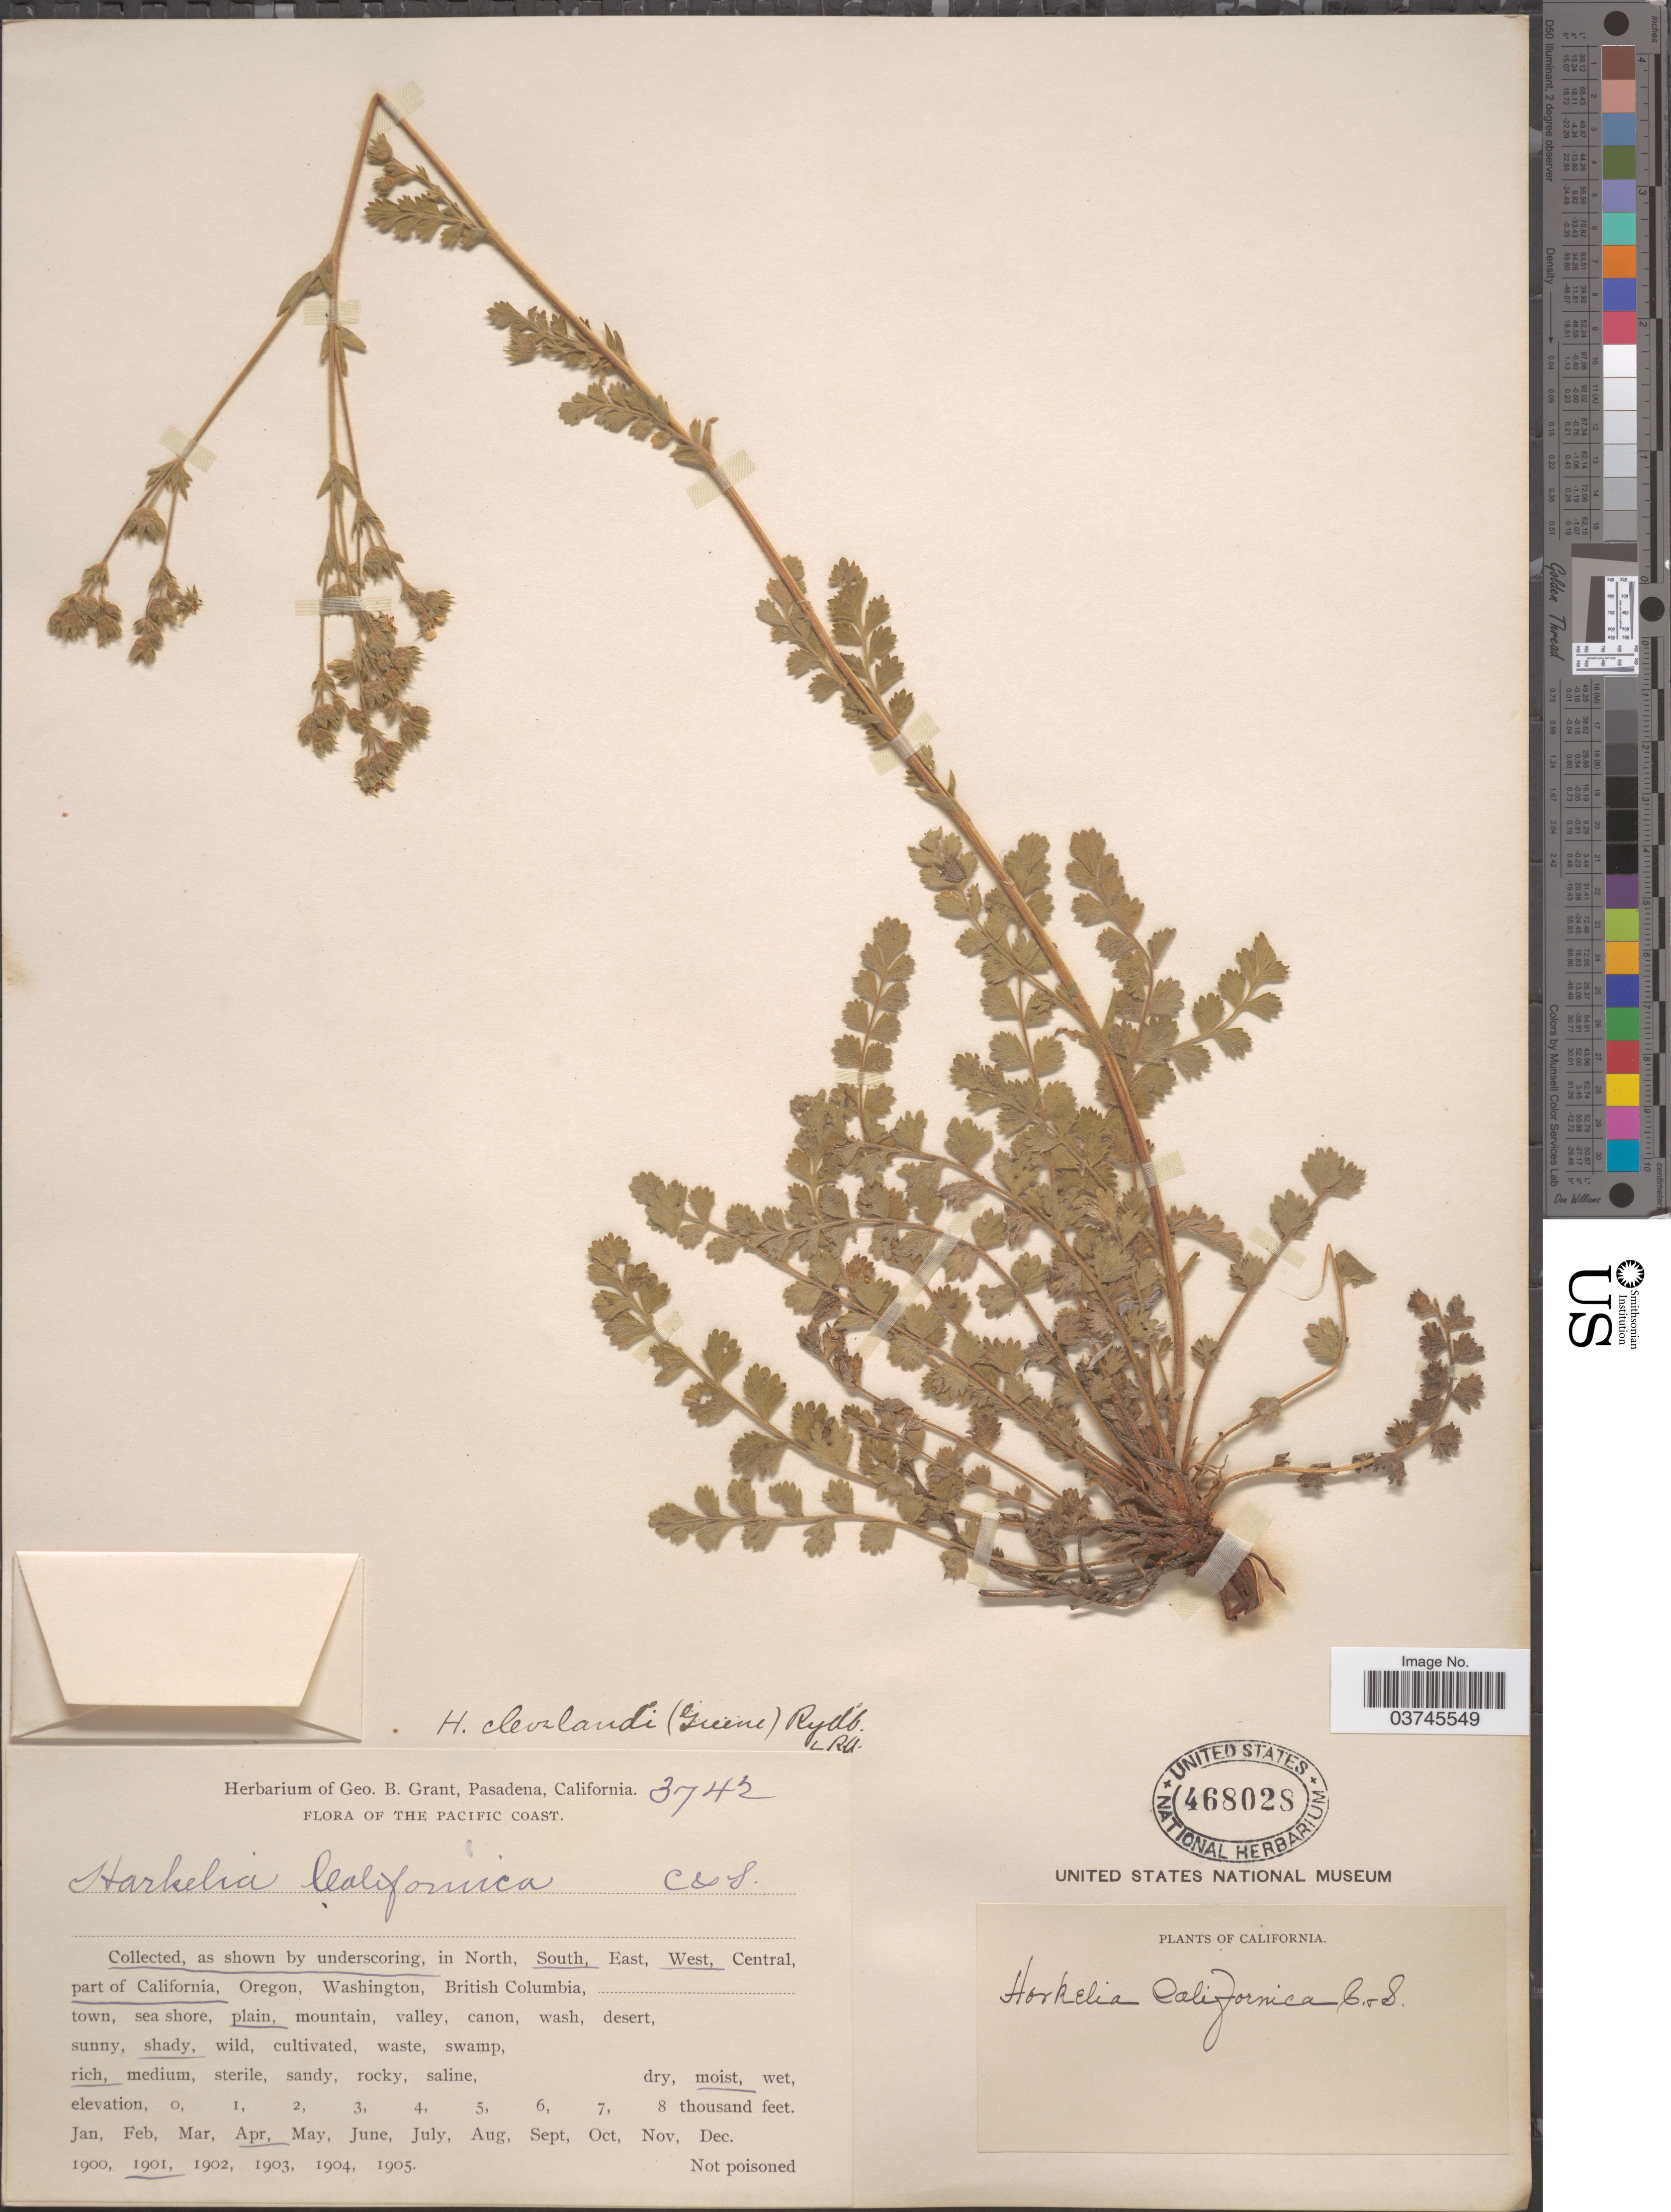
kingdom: Plantae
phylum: Tracheophyta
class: Magnoliopsida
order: Rosales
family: Rosaceae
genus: Potentilla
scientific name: Potentilla clevelandii var. clevelandii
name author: Greene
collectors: ex herb. Geo. B. Grant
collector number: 3742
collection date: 1901-04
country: United States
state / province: California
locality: The Pacific Coast. South, West part of California.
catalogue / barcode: US 468028